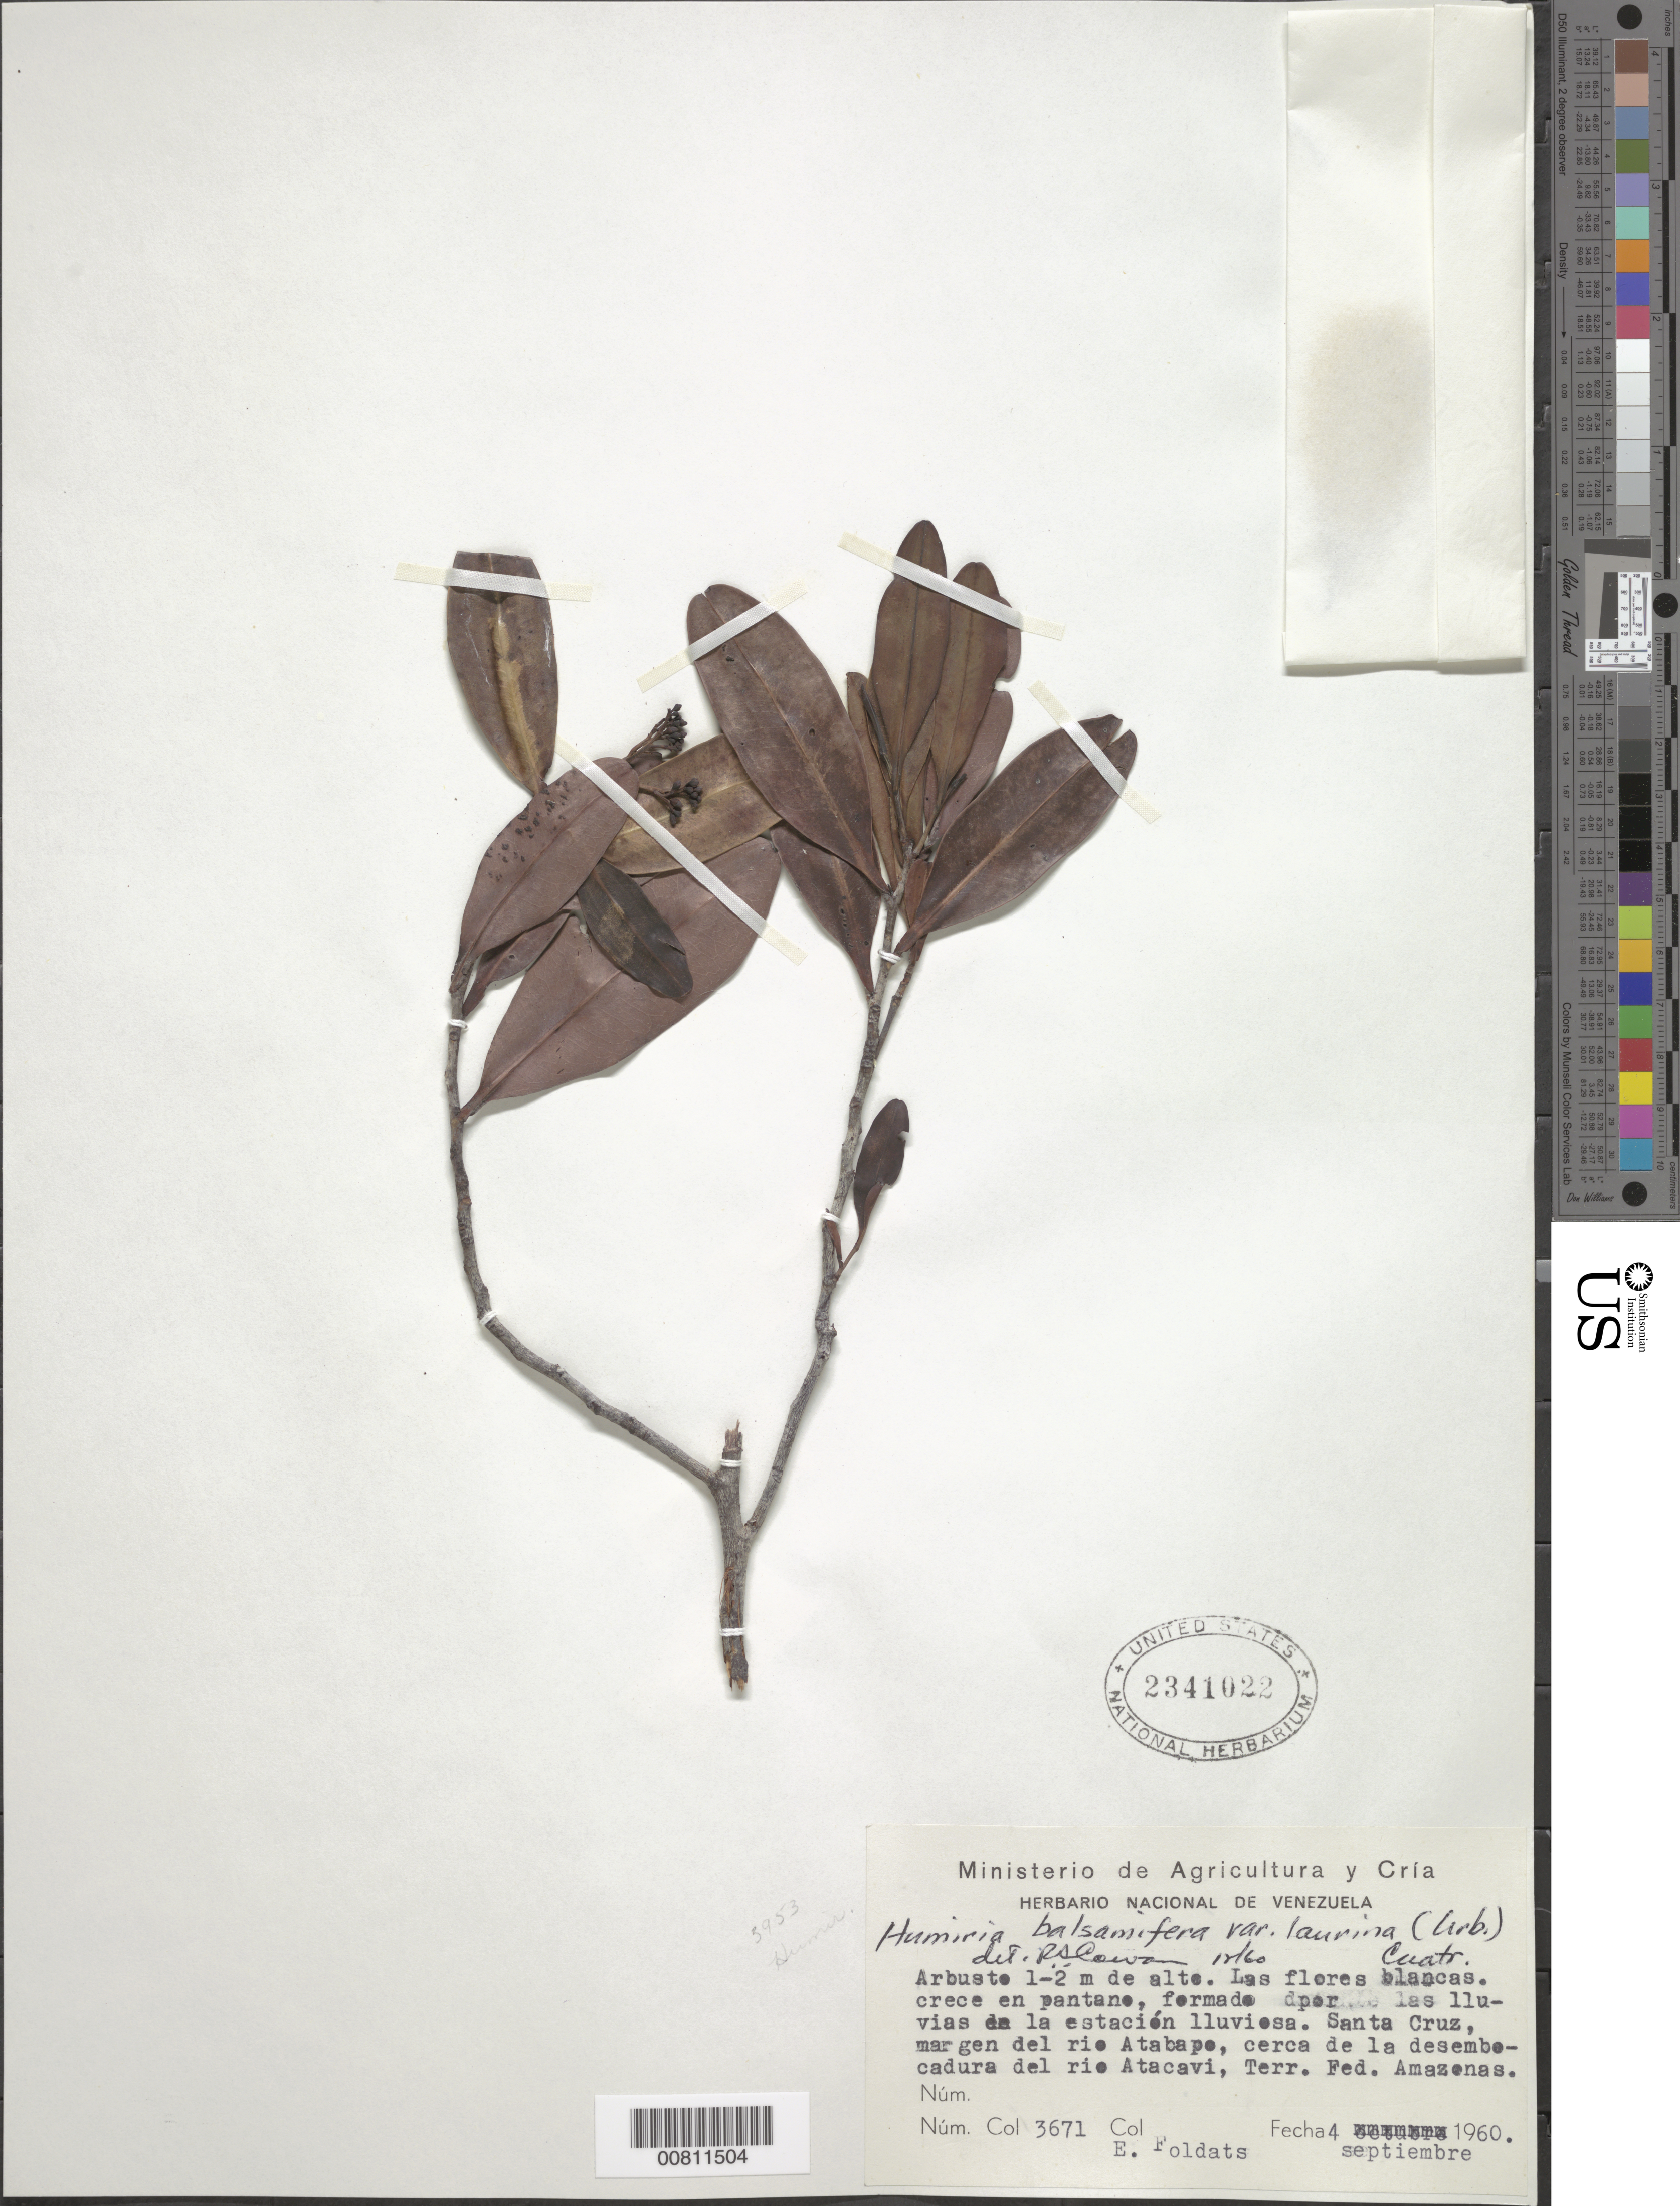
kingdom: Plantae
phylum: Tracheophyta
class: Magnoliopsida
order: Malpighiales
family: Humiriaceae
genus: Humiria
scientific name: Humiria balsamifera var. laurina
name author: Cuatrec.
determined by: Cowan, R. S.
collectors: E. Foldats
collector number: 3671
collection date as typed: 4-Sep-60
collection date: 1960-09-04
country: Venezuela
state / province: Amazonas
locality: Santa Cruz, Río Atabapo, near Río Atacavi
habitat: Pantano, formado por las lluvias de la estación lluviosa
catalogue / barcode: US 2341022